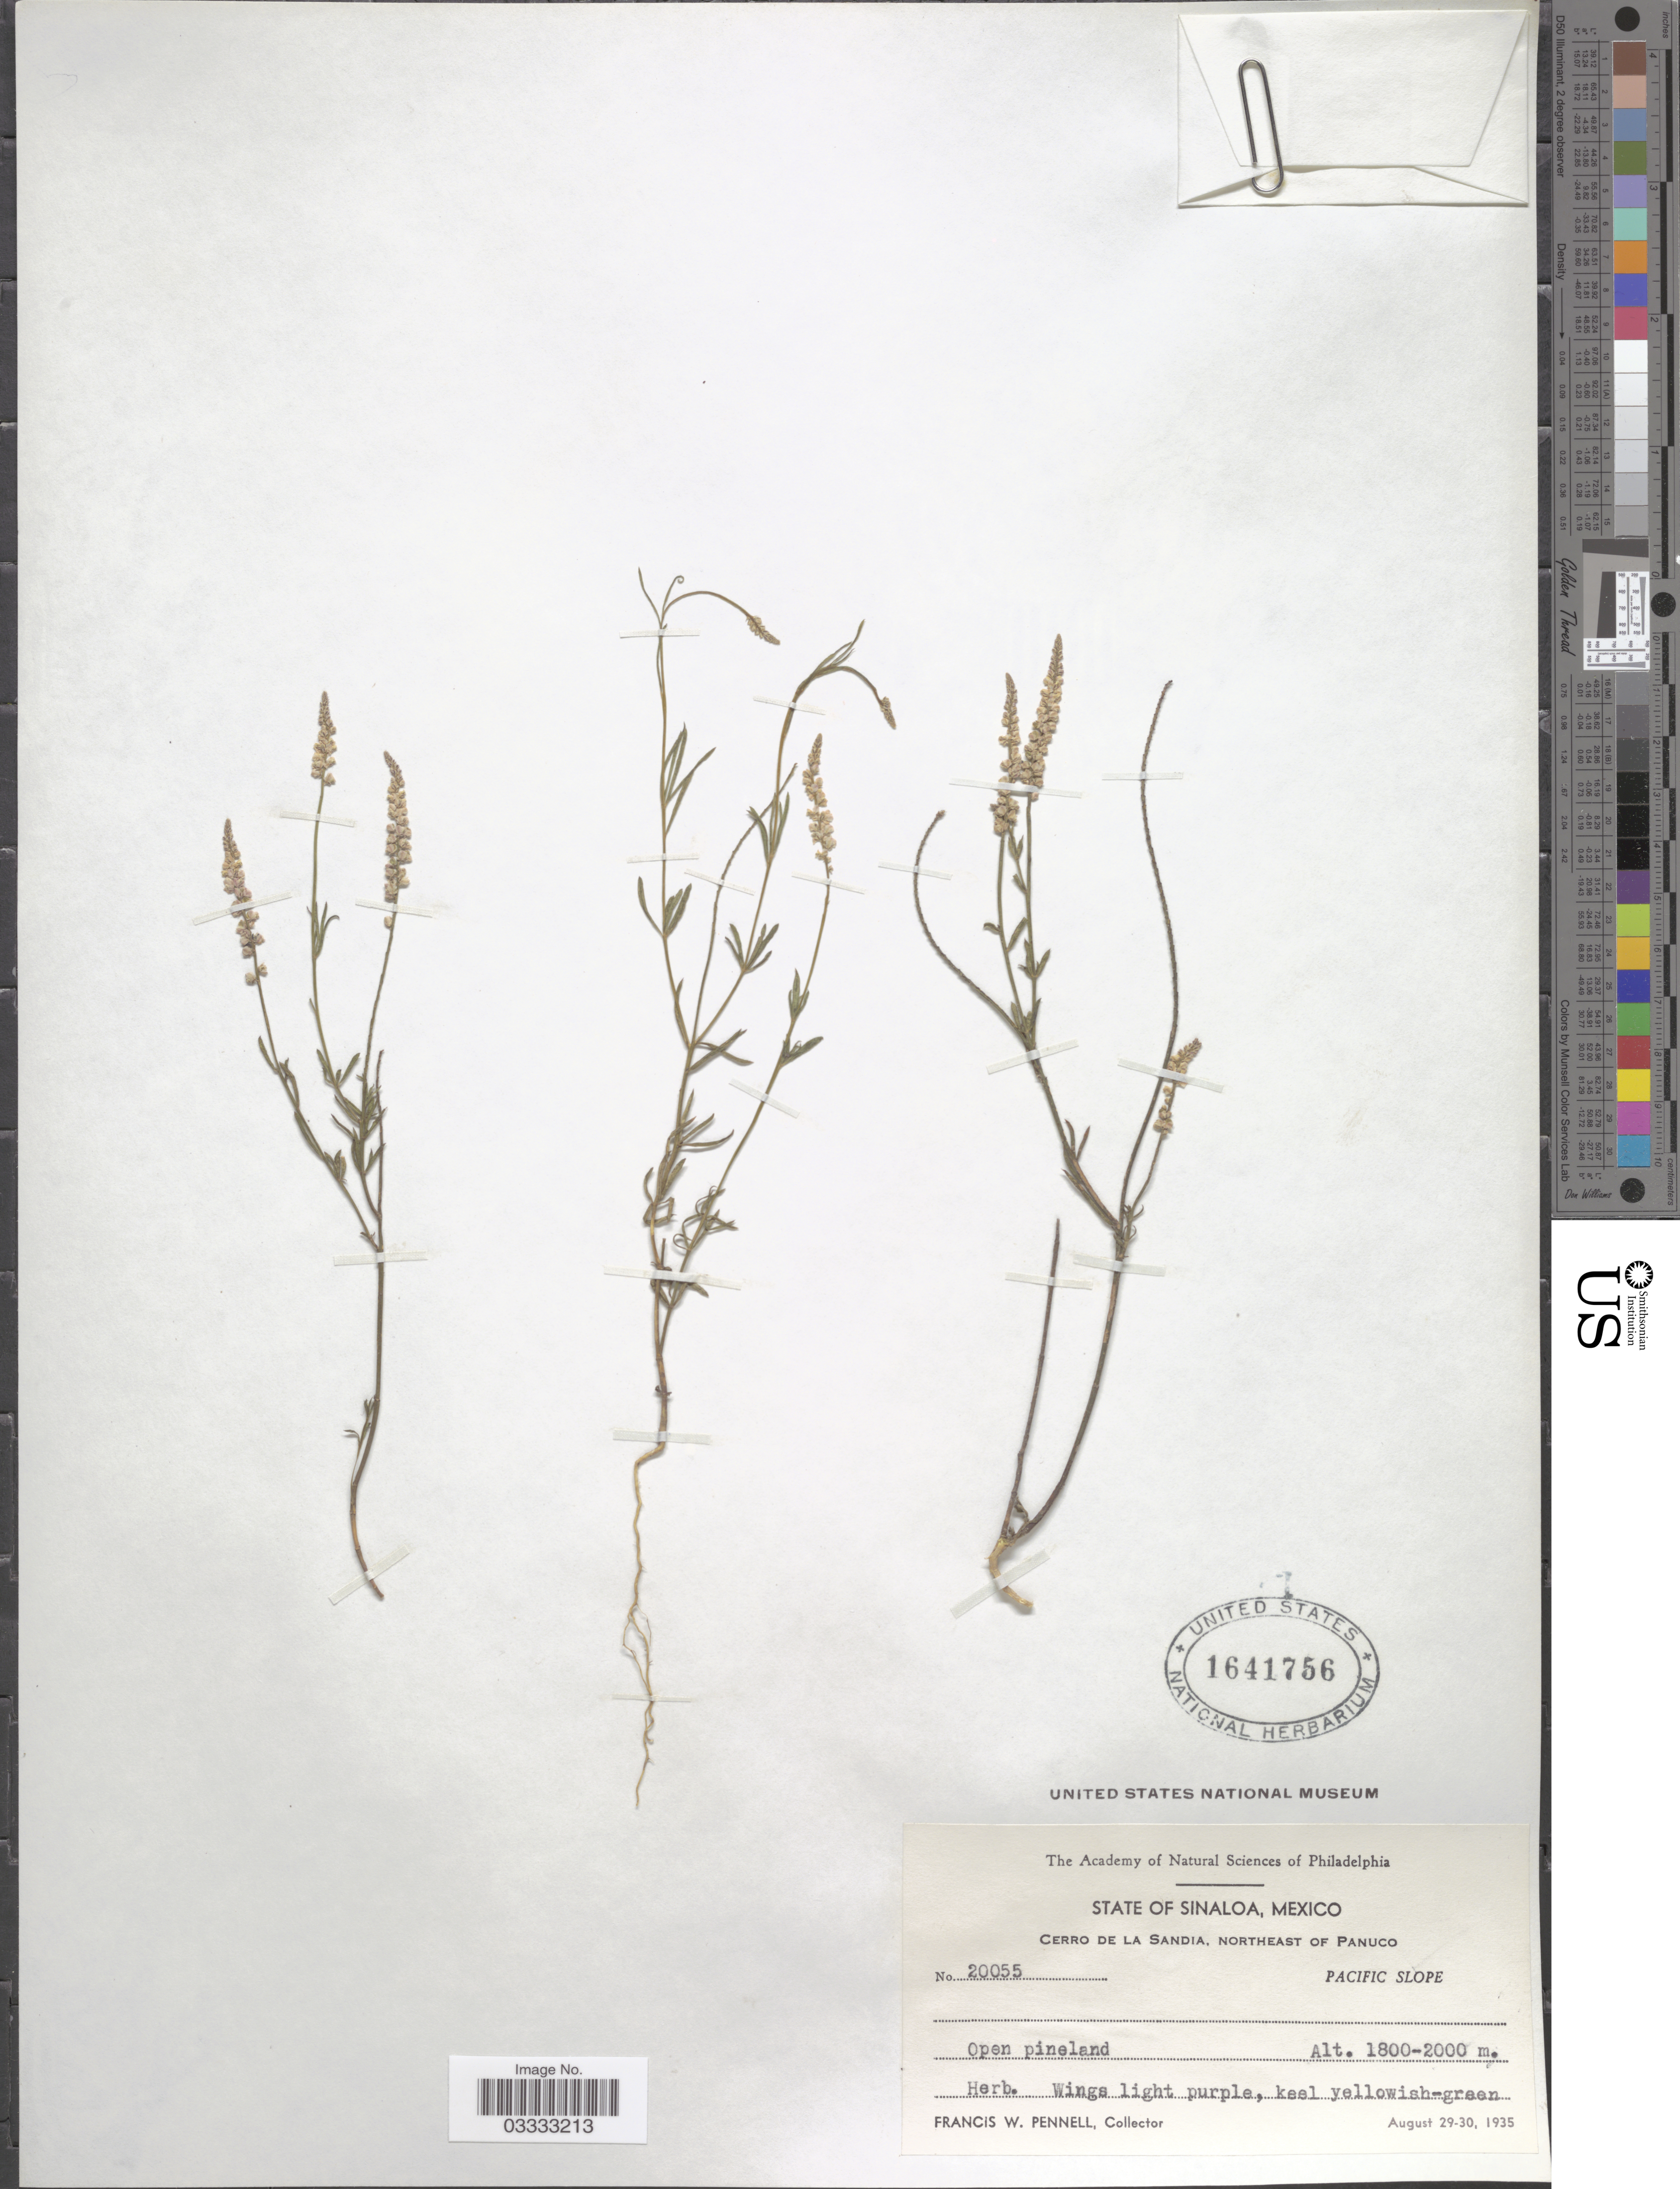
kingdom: Plantae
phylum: Tracheophyta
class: Magnoliopsida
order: Fabales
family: Polygalaceae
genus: Polygala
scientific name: Polygala sp.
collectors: F. W. Pennell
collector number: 20055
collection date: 1935-08-29/1935-08-30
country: Mexico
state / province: Sinaloa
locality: Cerro de La Sandia, Northeast of Panuco. Pacific Slope.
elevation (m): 1800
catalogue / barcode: US 1641756